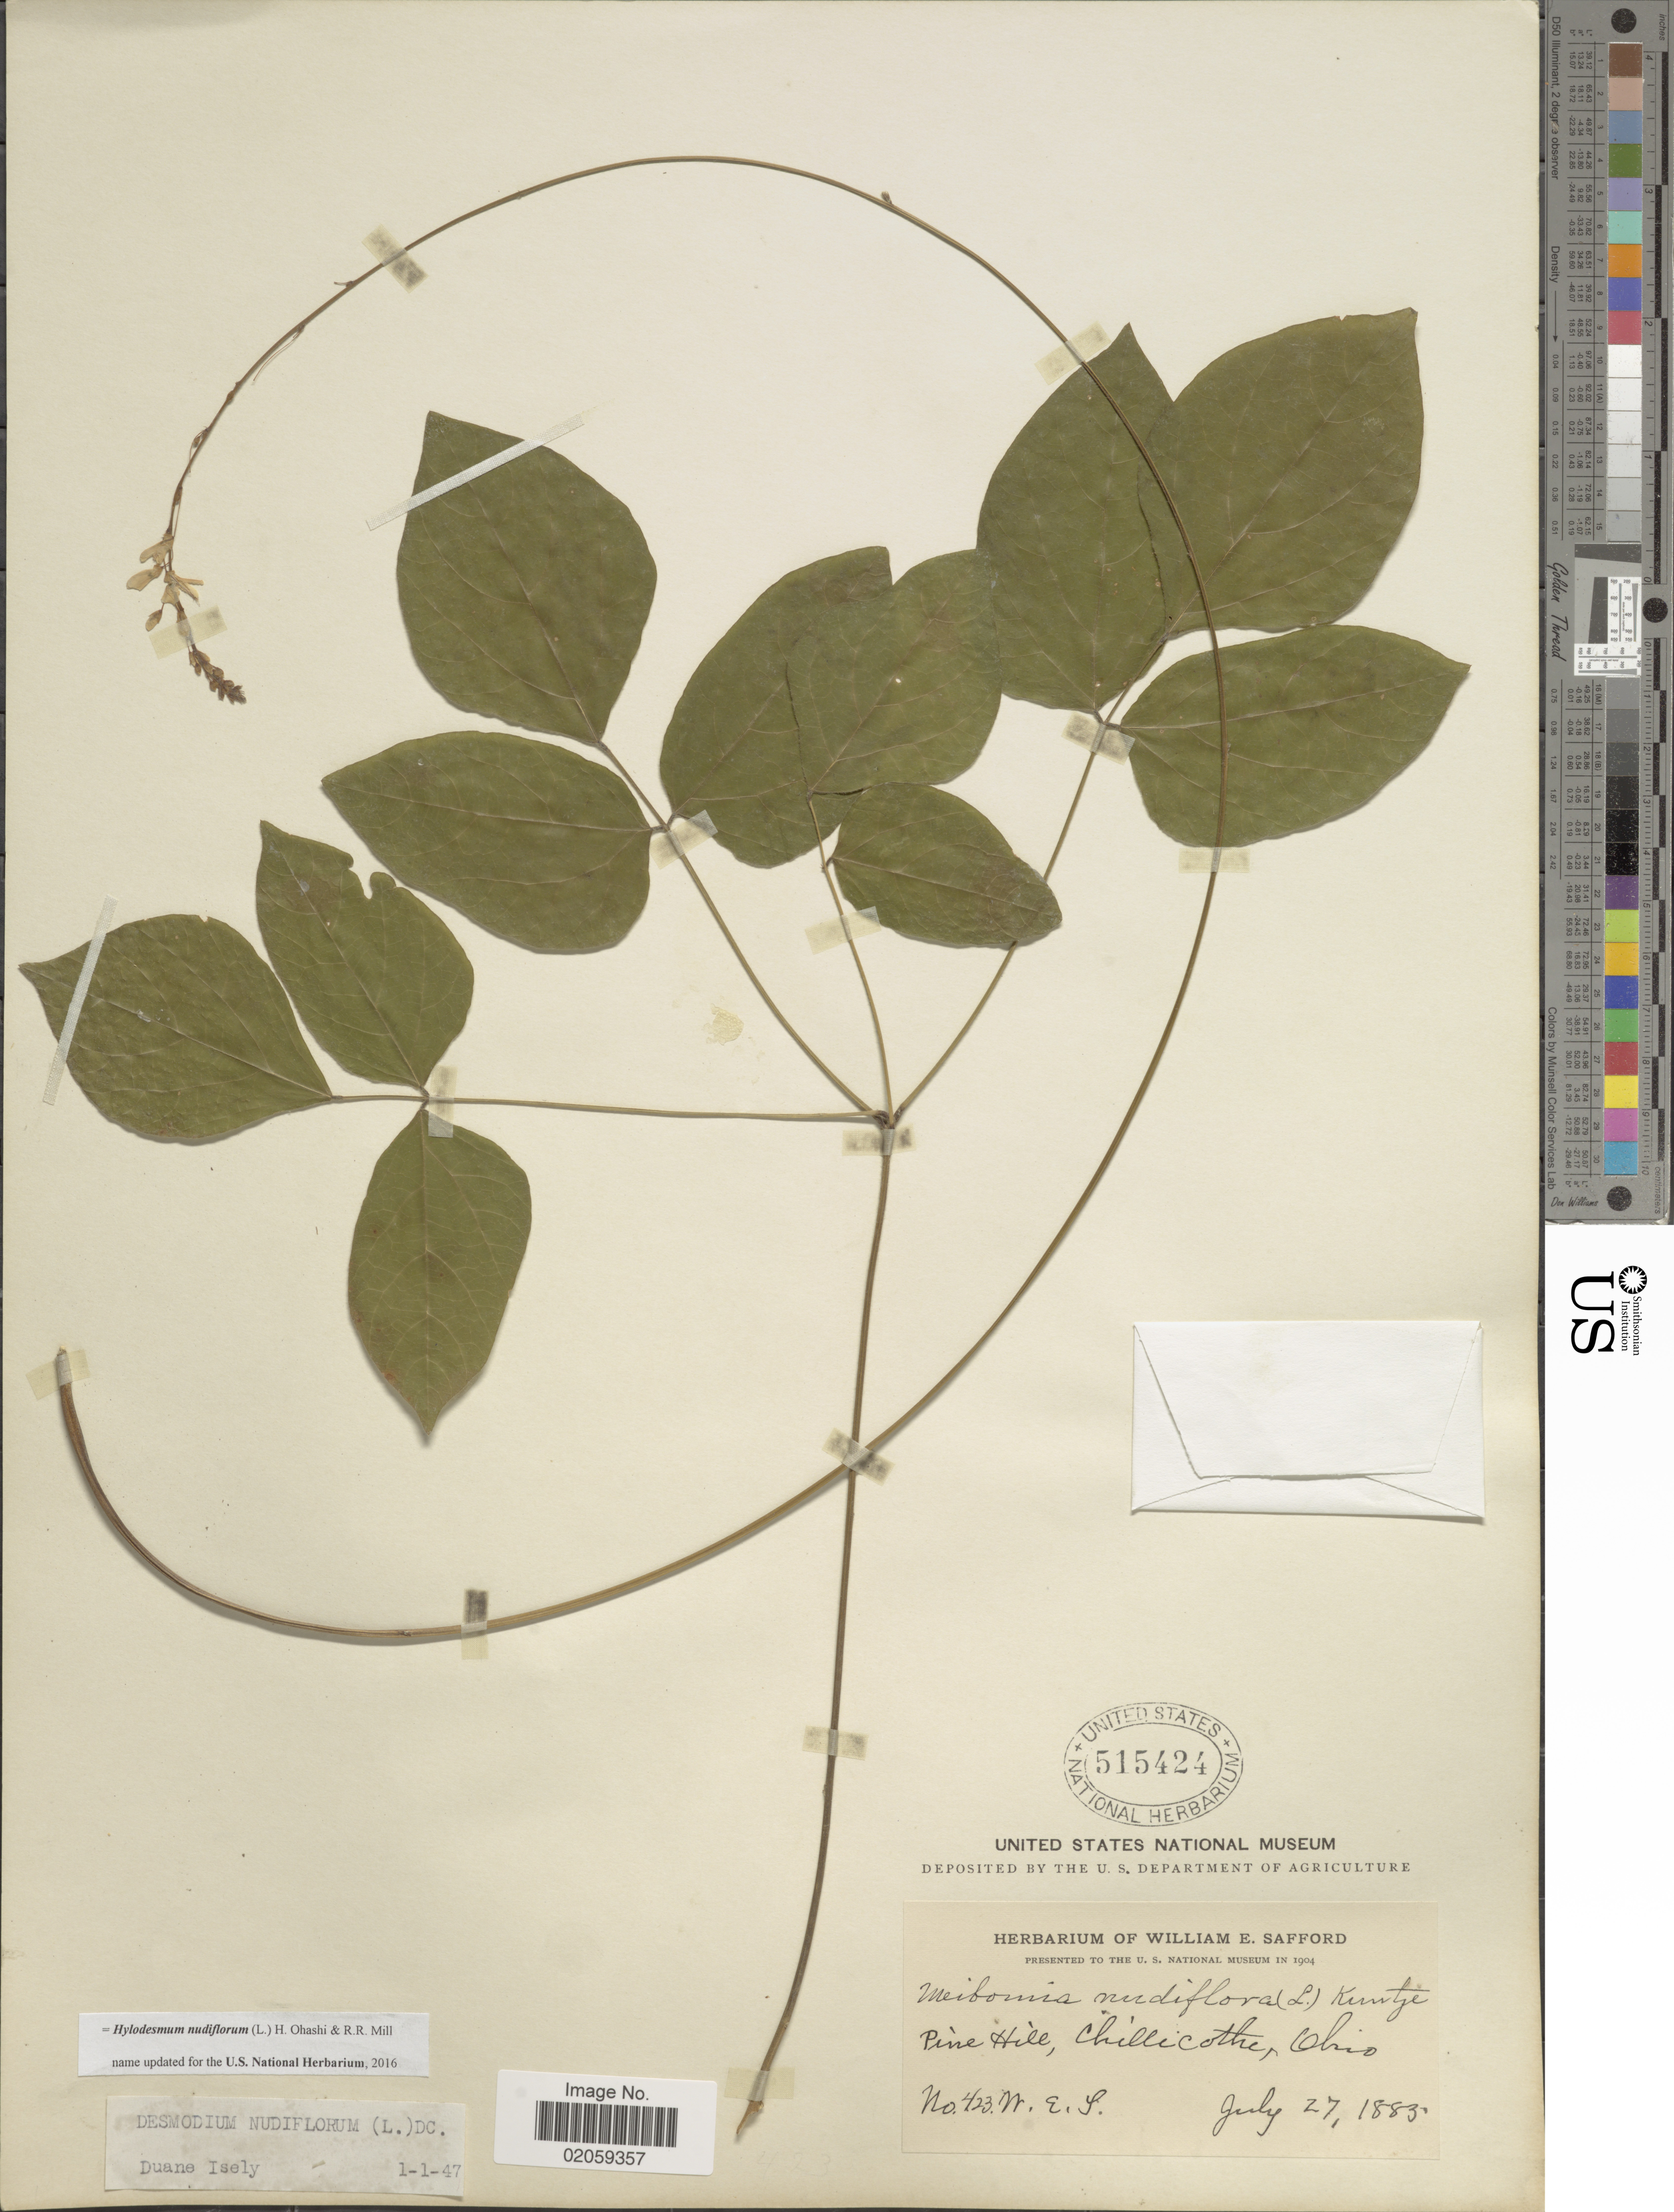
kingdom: Plantae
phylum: Tracheophyta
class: Magnoliopsida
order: Fabales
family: Fabaceae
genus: Hylodesmum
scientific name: Hylodesmum nudiflorum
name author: (L.) H. Ohashi & R.R. Mill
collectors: W. E. Safford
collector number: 423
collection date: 1883-07-27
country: United States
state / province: Ohio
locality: Pine Hill, Chillicothe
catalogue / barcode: US 515424